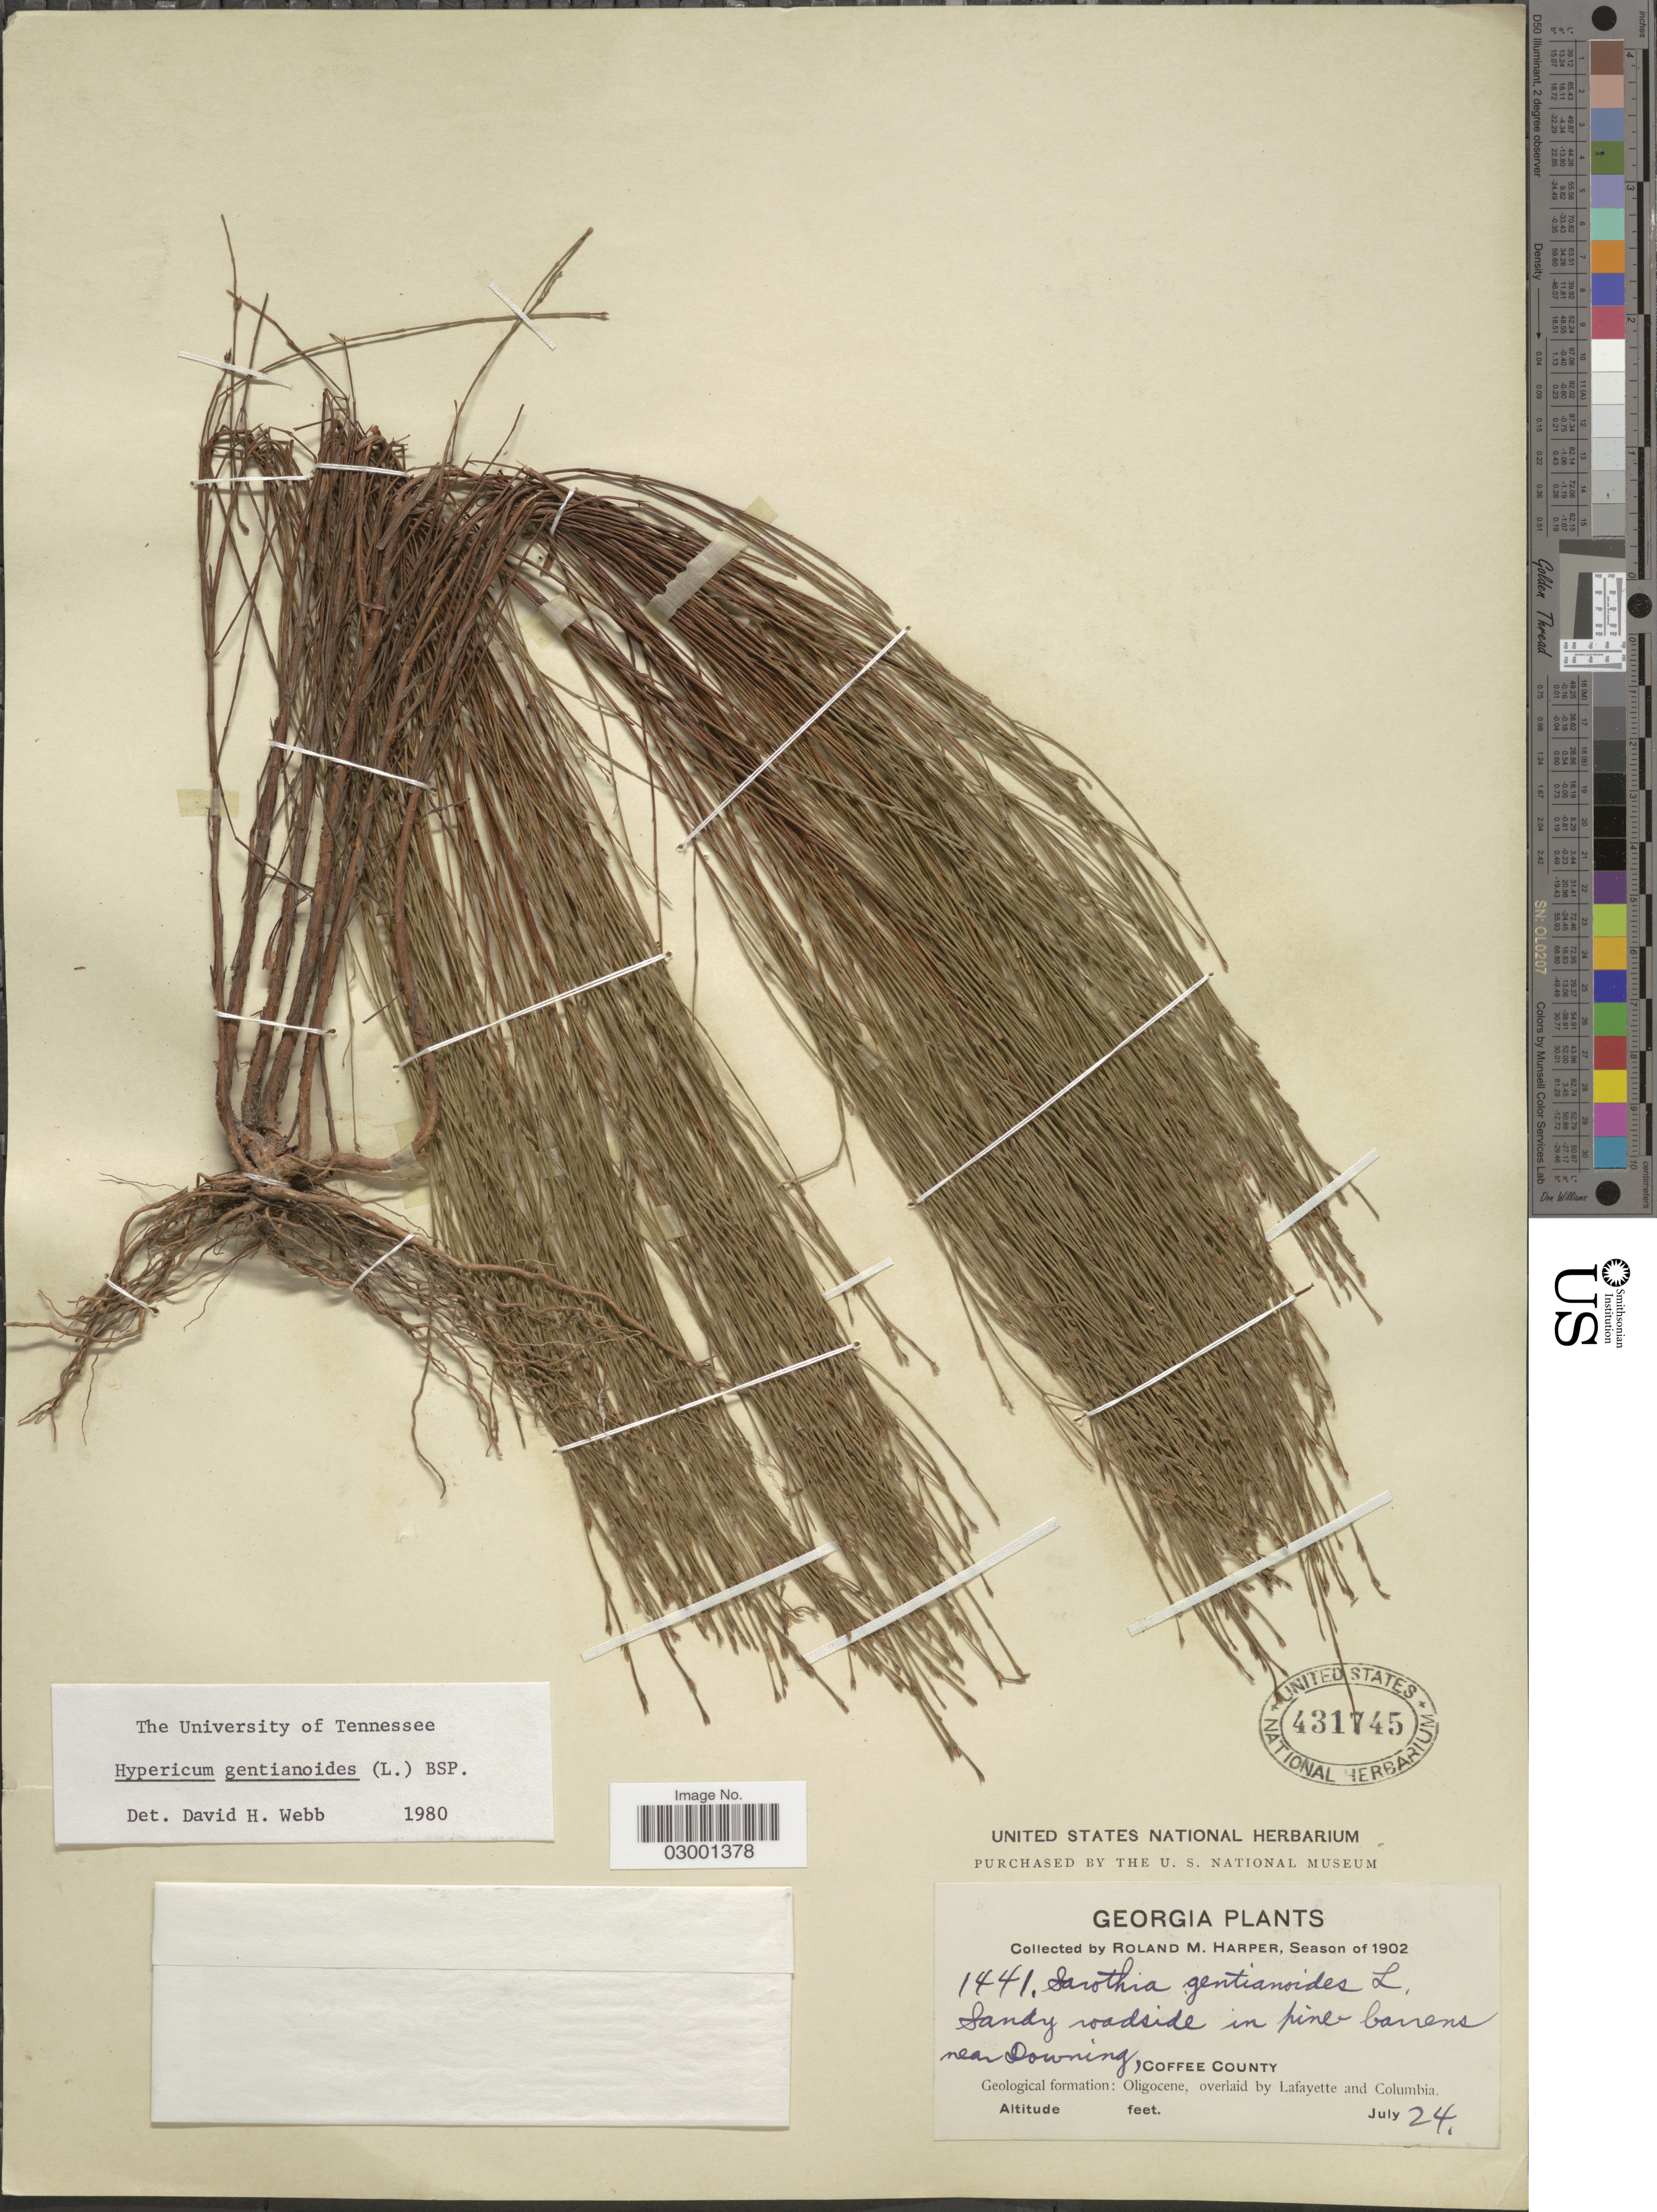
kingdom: Plantae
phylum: Tracheophyta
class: Magnoliopsida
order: Malpighiales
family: Hypericaceae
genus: Hypericum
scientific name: Hypericum gentianoides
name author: (L.) Britton, Stearns & Poggenb.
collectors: R. M. Harper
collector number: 1441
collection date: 1902-07-24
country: United States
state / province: Georgia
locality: Sandy roadside in pine-barrens near Downing, Coffee County.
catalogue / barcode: US 431745